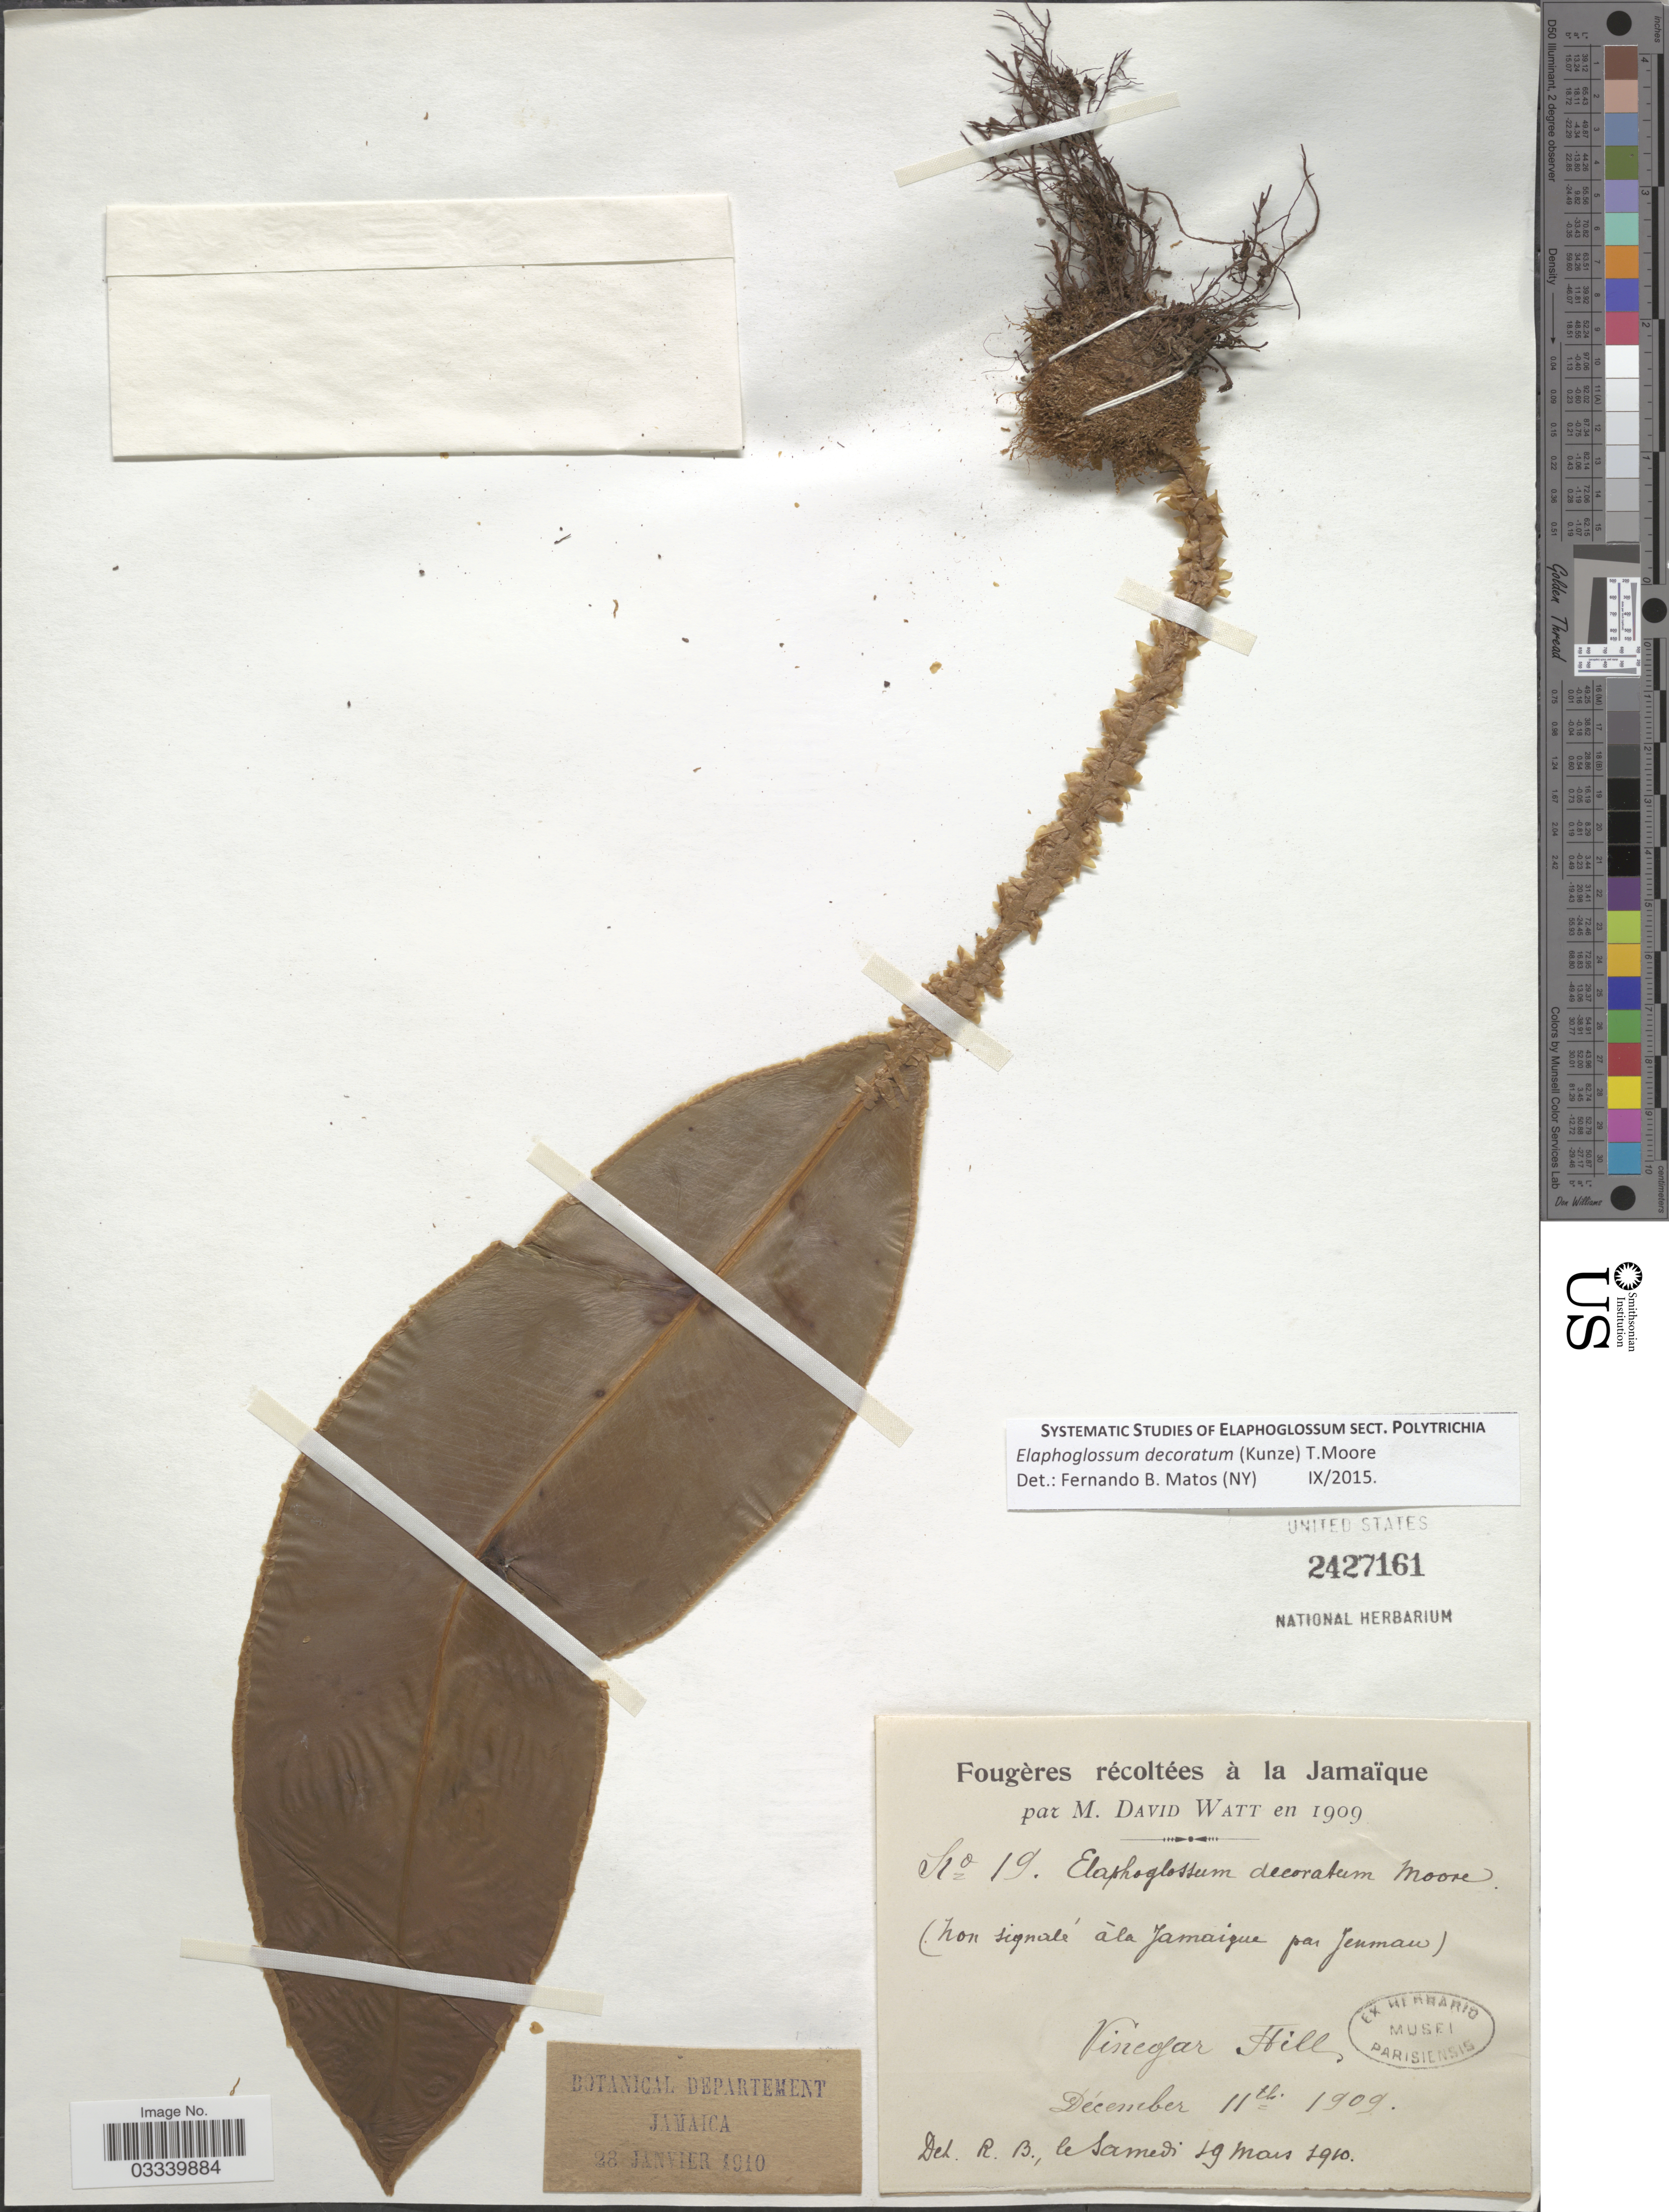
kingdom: Plantae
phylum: Tracheophyta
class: Polypodiopsida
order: Polypodiales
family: Dryopteridaceae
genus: Elaphoglossum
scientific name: Elaphoglossum decoratum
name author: (Kunze) T. Moore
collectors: M. Watt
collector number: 19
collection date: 1909-12-11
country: Jamaica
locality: Vinegar Hill.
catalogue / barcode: US 2427161